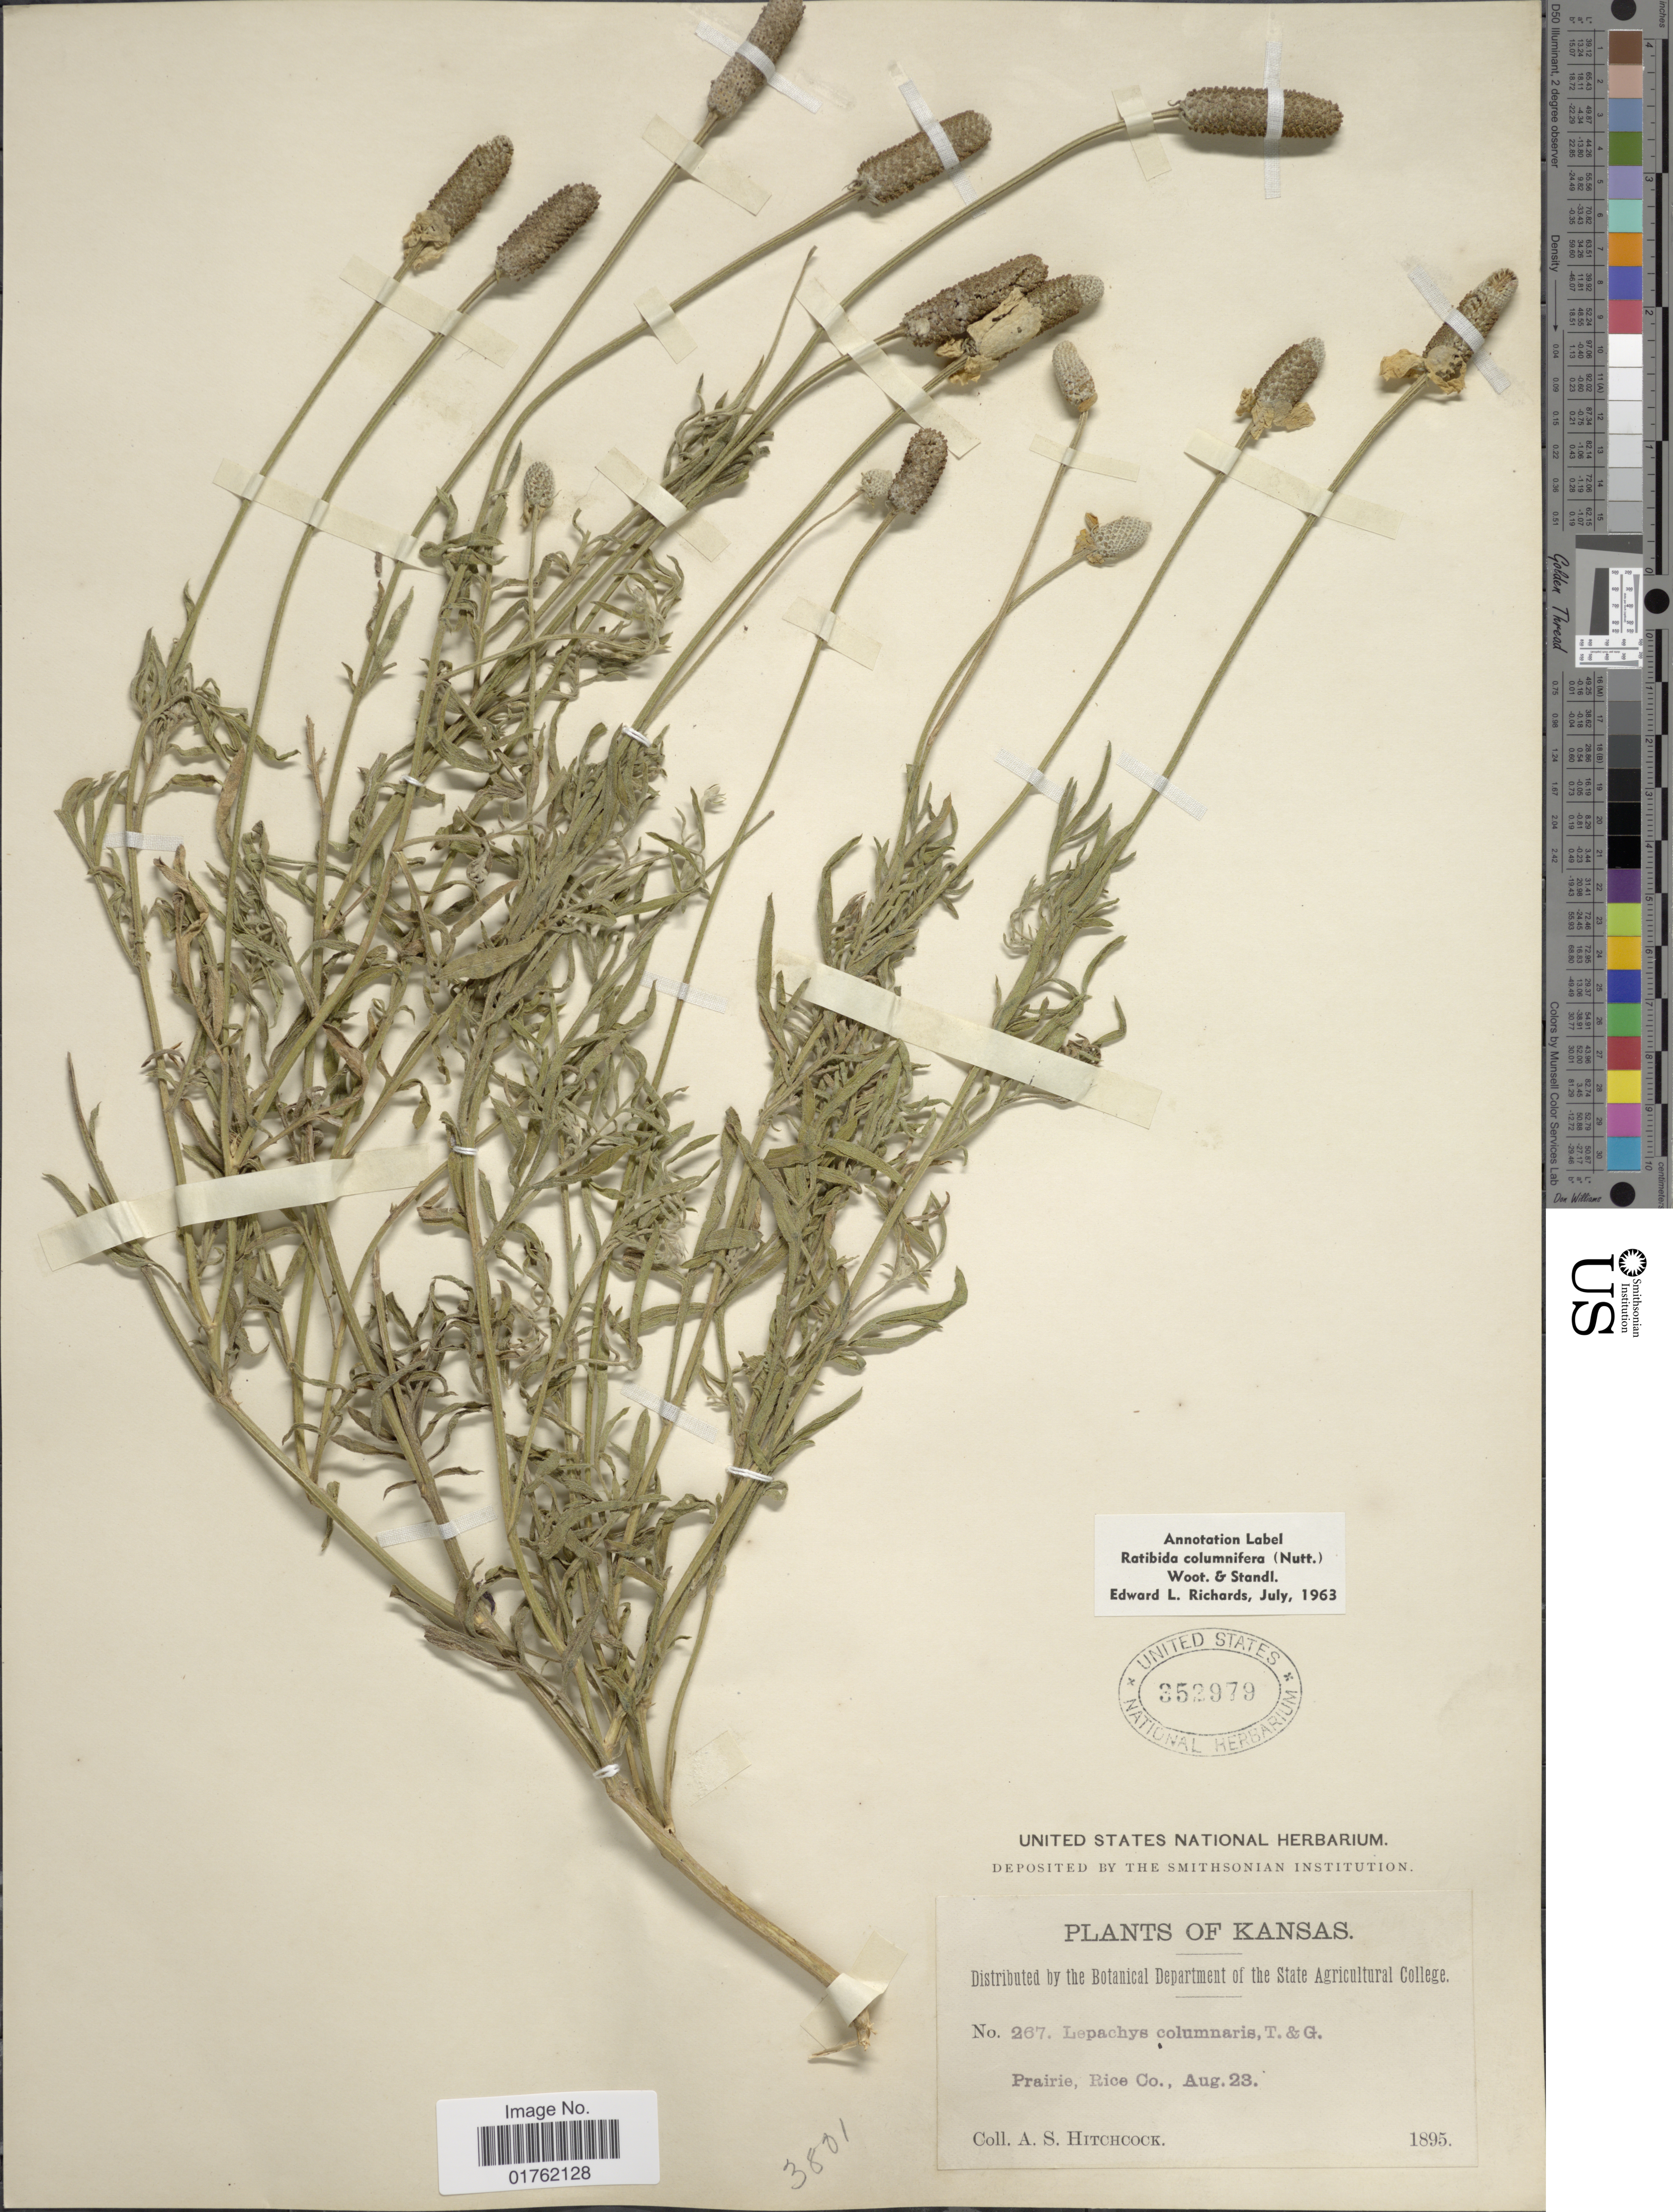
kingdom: Plantae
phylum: Tracheophyta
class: Magnoliopsida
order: Asterales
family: Asteraceae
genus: Ratibida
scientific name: Ratibida columnaris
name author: (Pursh) D. Don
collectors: A. S. Hitchcock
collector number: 267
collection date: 1895-08-23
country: United States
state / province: Kansas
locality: Prairie, Rice Co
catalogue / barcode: US 352979